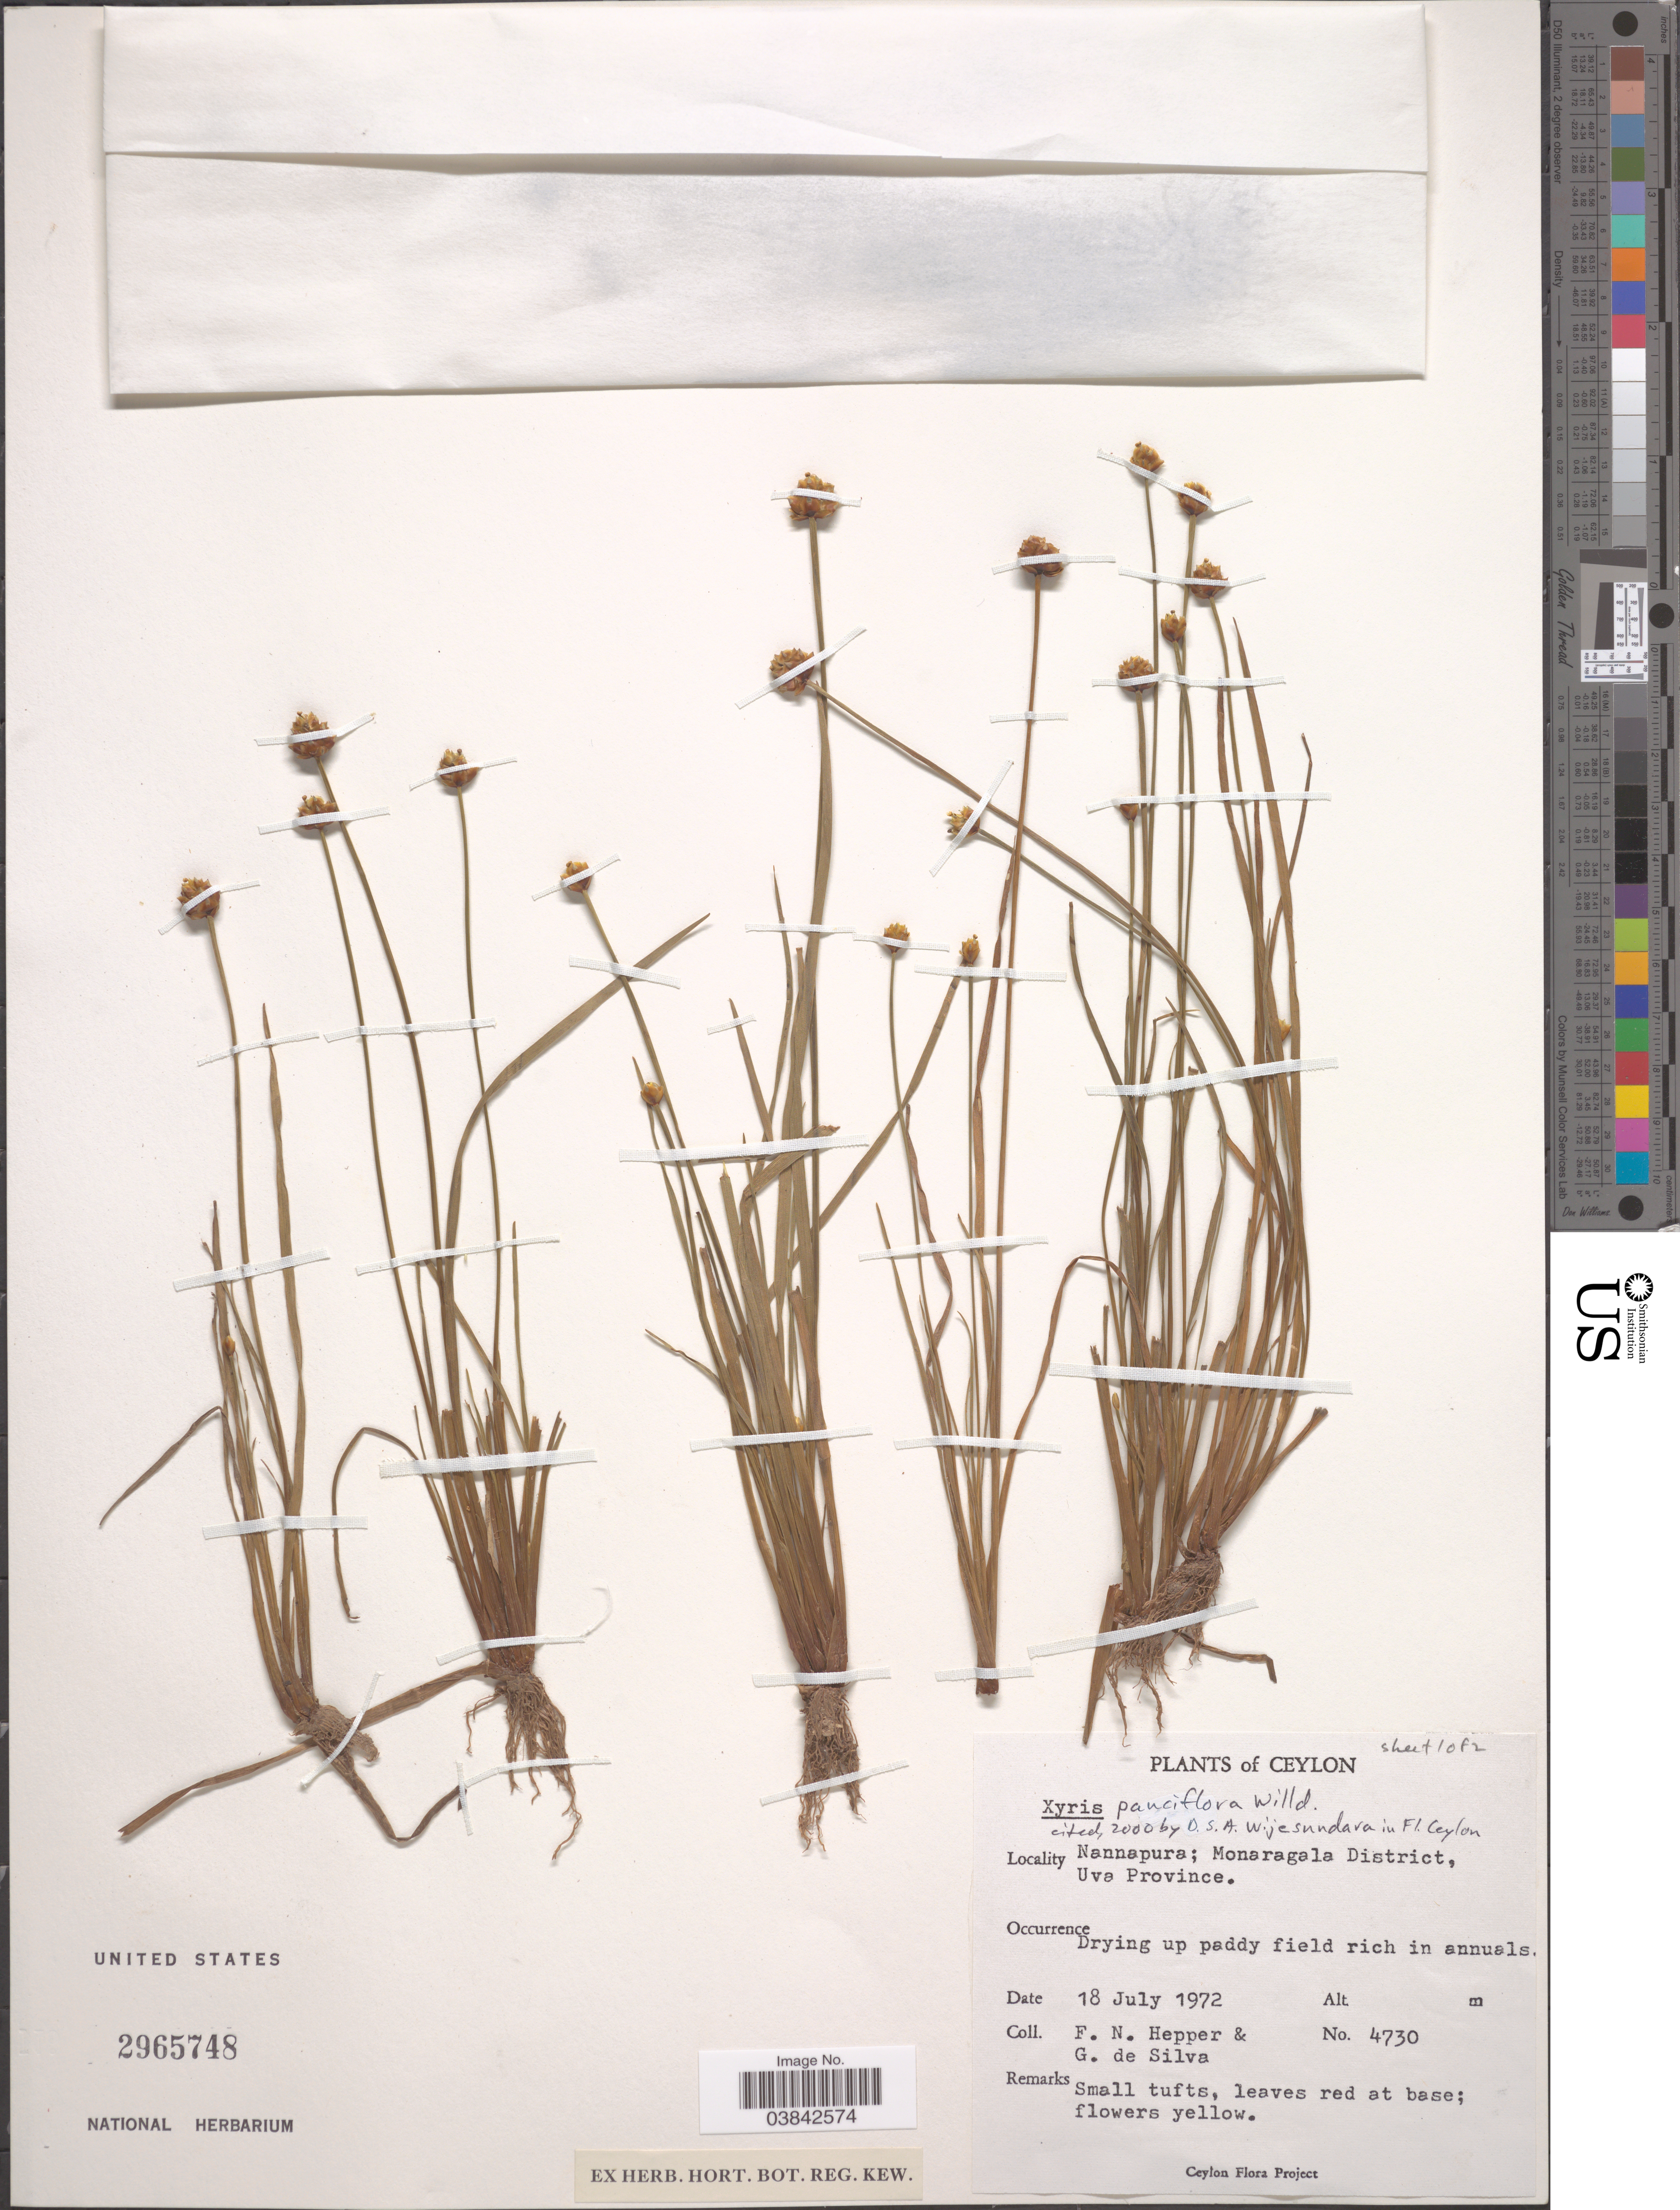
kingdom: Plantae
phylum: Tracheophyta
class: Liliopsida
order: Poales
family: Xyridaceae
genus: Xyris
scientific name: Xyris pauciflora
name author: Willd.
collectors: F. Hepper & G. De Silva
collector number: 4730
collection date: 1972-07-18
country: Sri Lanka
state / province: Uva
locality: Ceylon. Nannapura; Monaragala District.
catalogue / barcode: US 2965748